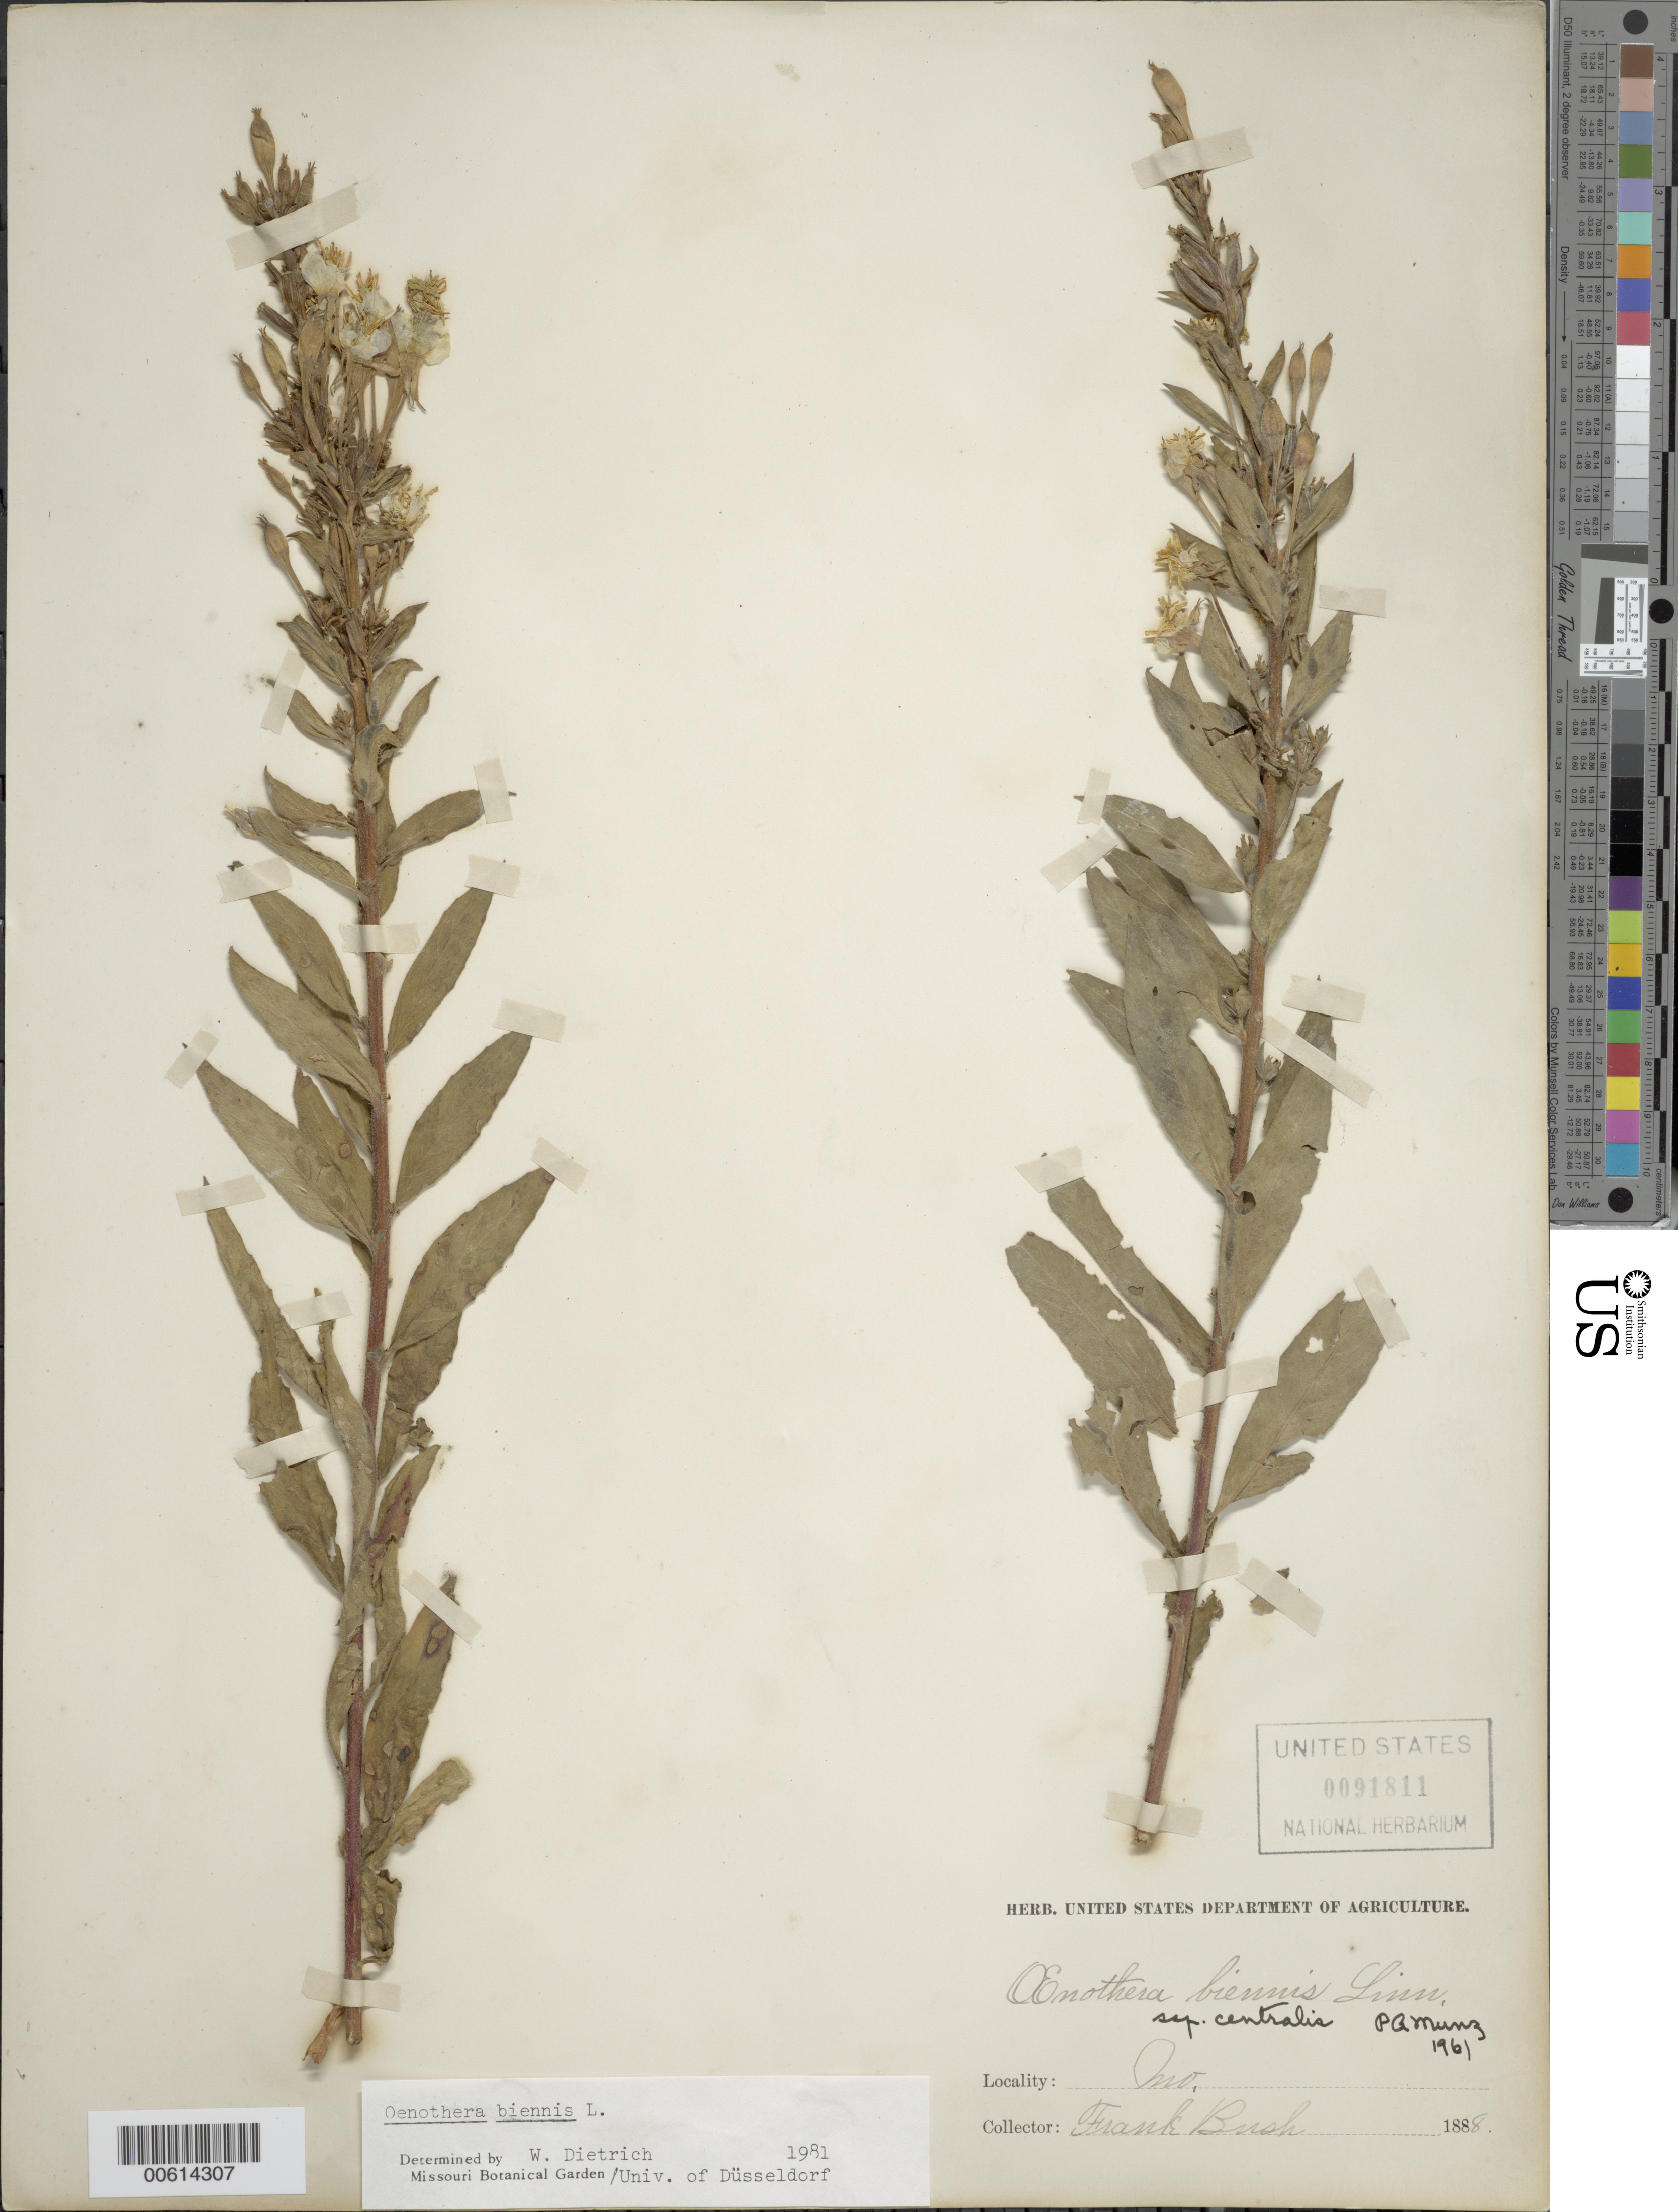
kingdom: Plantae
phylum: Tracheophyta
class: Magnoliopsida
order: Myrtales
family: Onagraceae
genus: Oenothera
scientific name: Oenothera biennis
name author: L.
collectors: B. F. Bush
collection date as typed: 1888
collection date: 1888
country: United States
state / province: Missouri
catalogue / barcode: US 91811